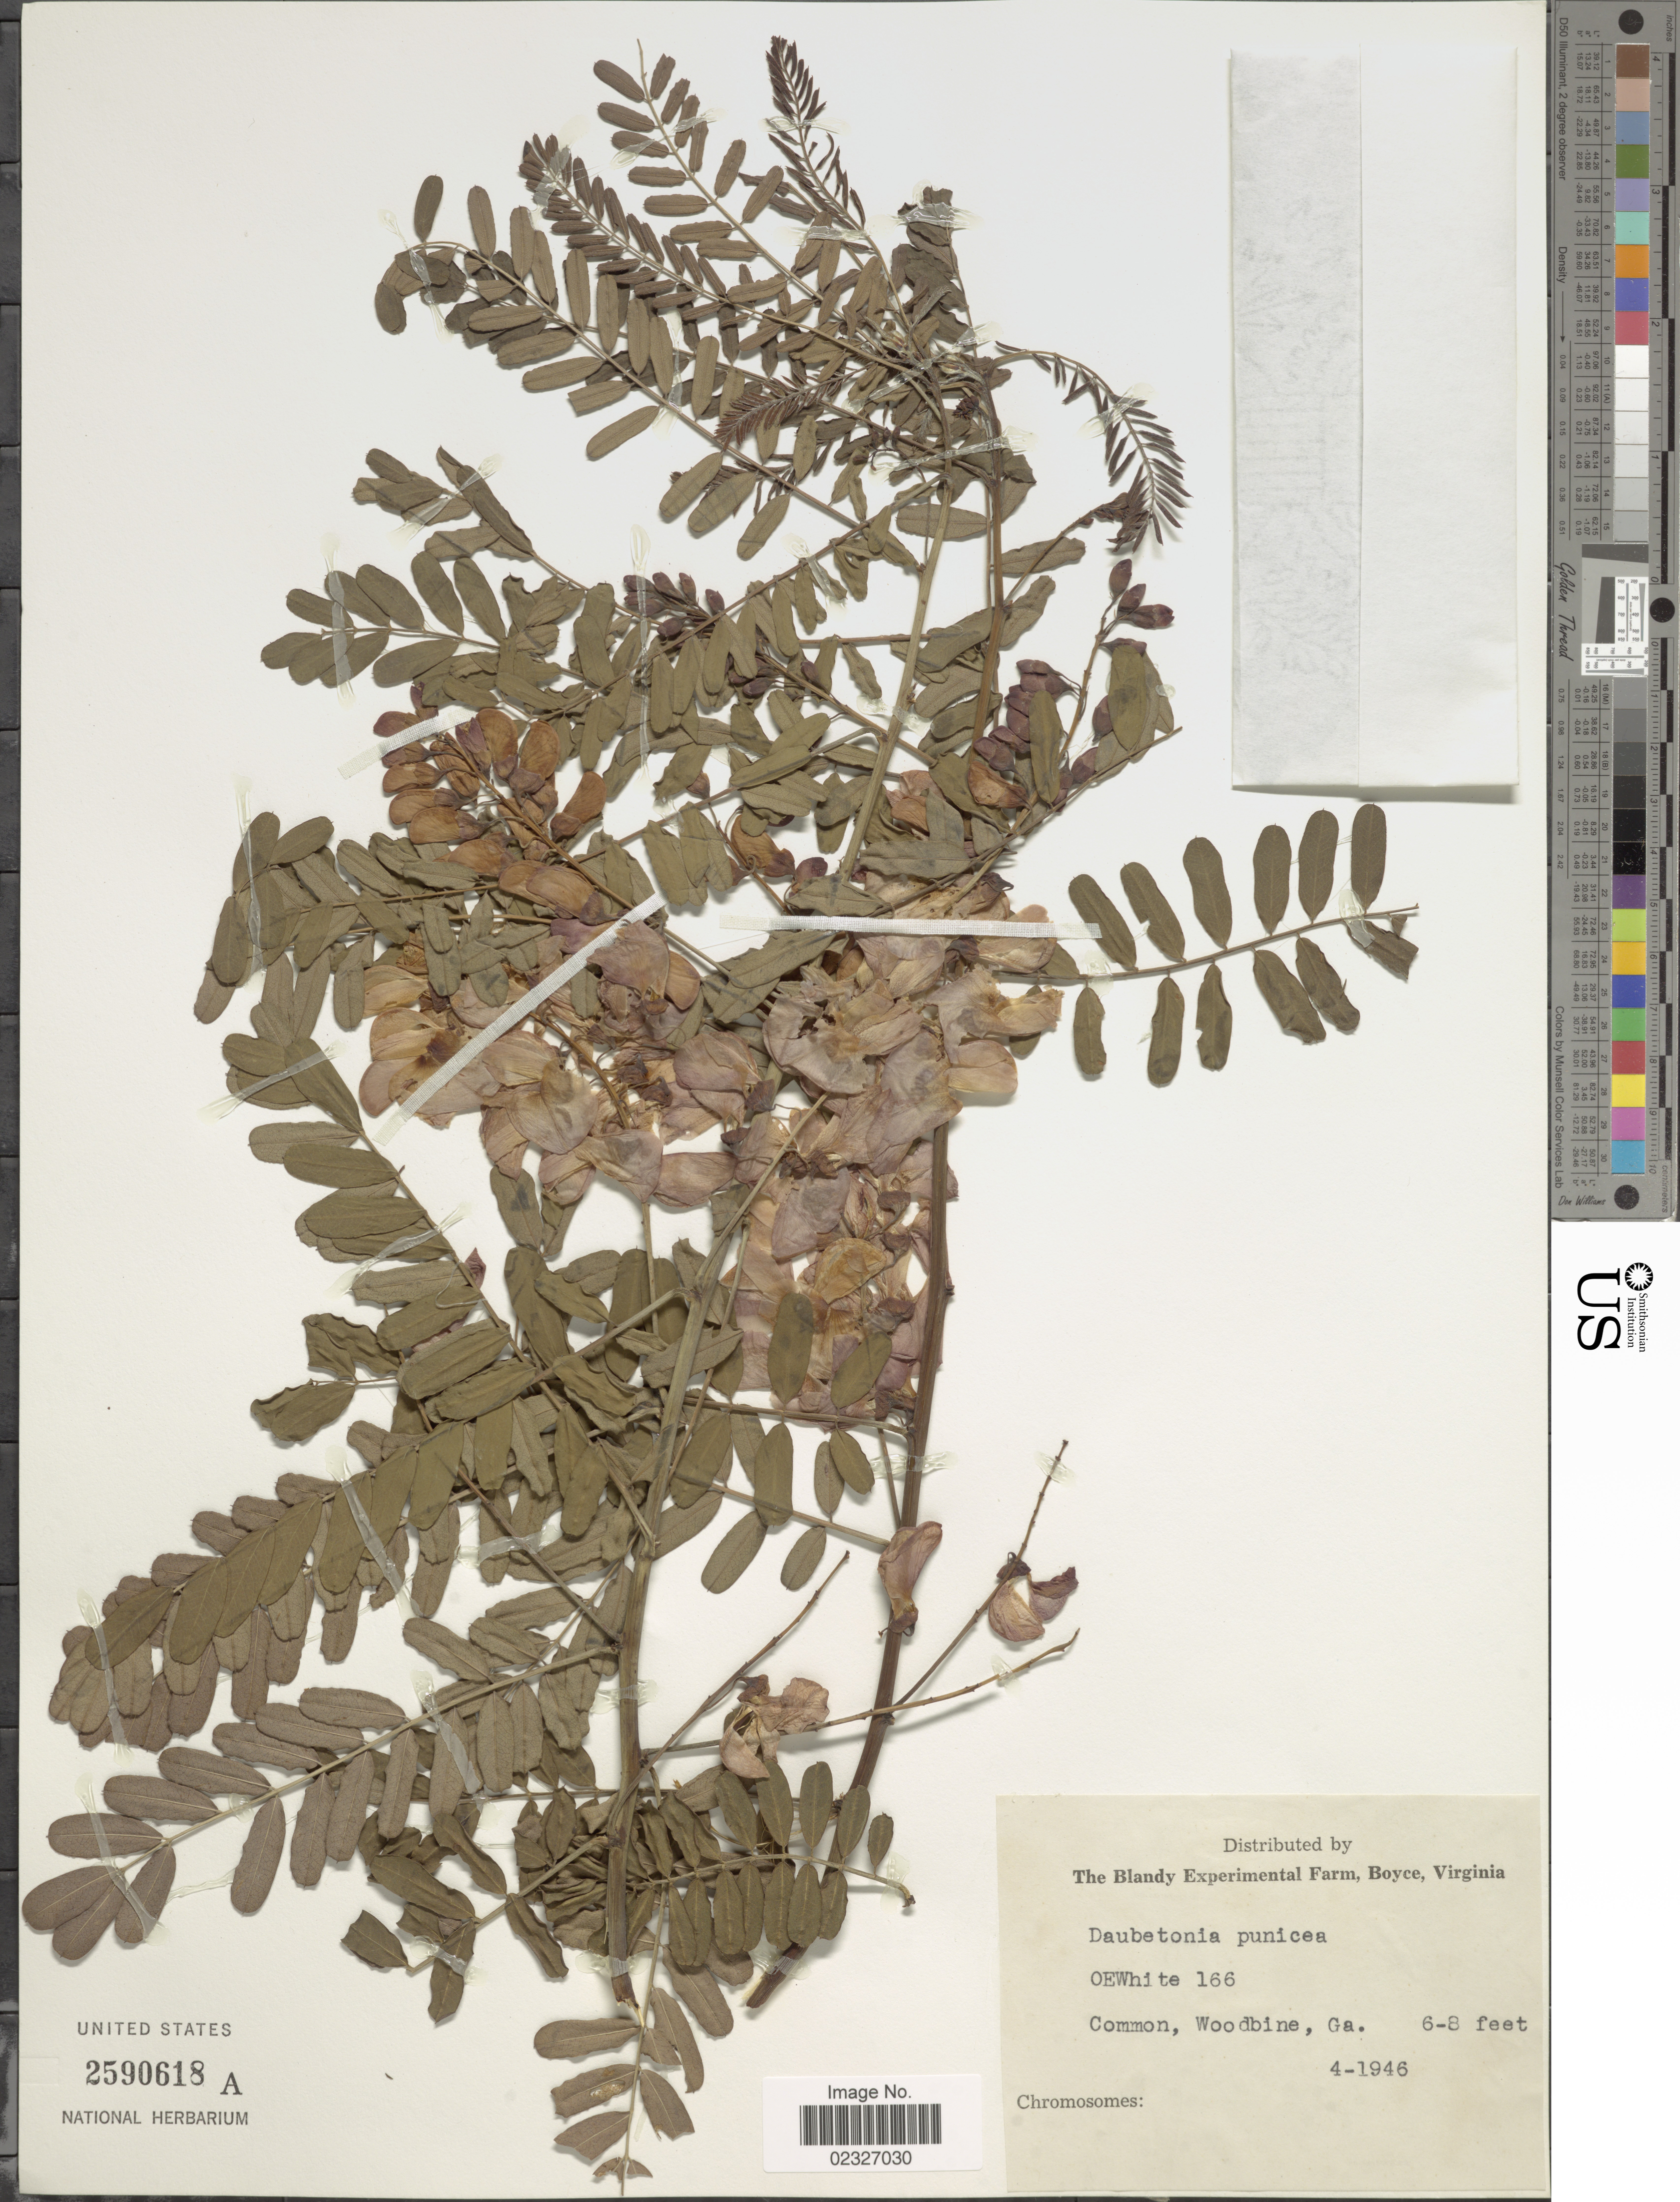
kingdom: Plantae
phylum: Tracheophyta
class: Magnoliopsida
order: Fabales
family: Fabaceae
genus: Sesbania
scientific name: Sesbania punicea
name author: (Cav.) Benth.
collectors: O. E. White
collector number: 166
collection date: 1946-04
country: United States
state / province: Georgia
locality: Woodbine, Ga.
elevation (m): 2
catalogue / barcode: US 2590618A